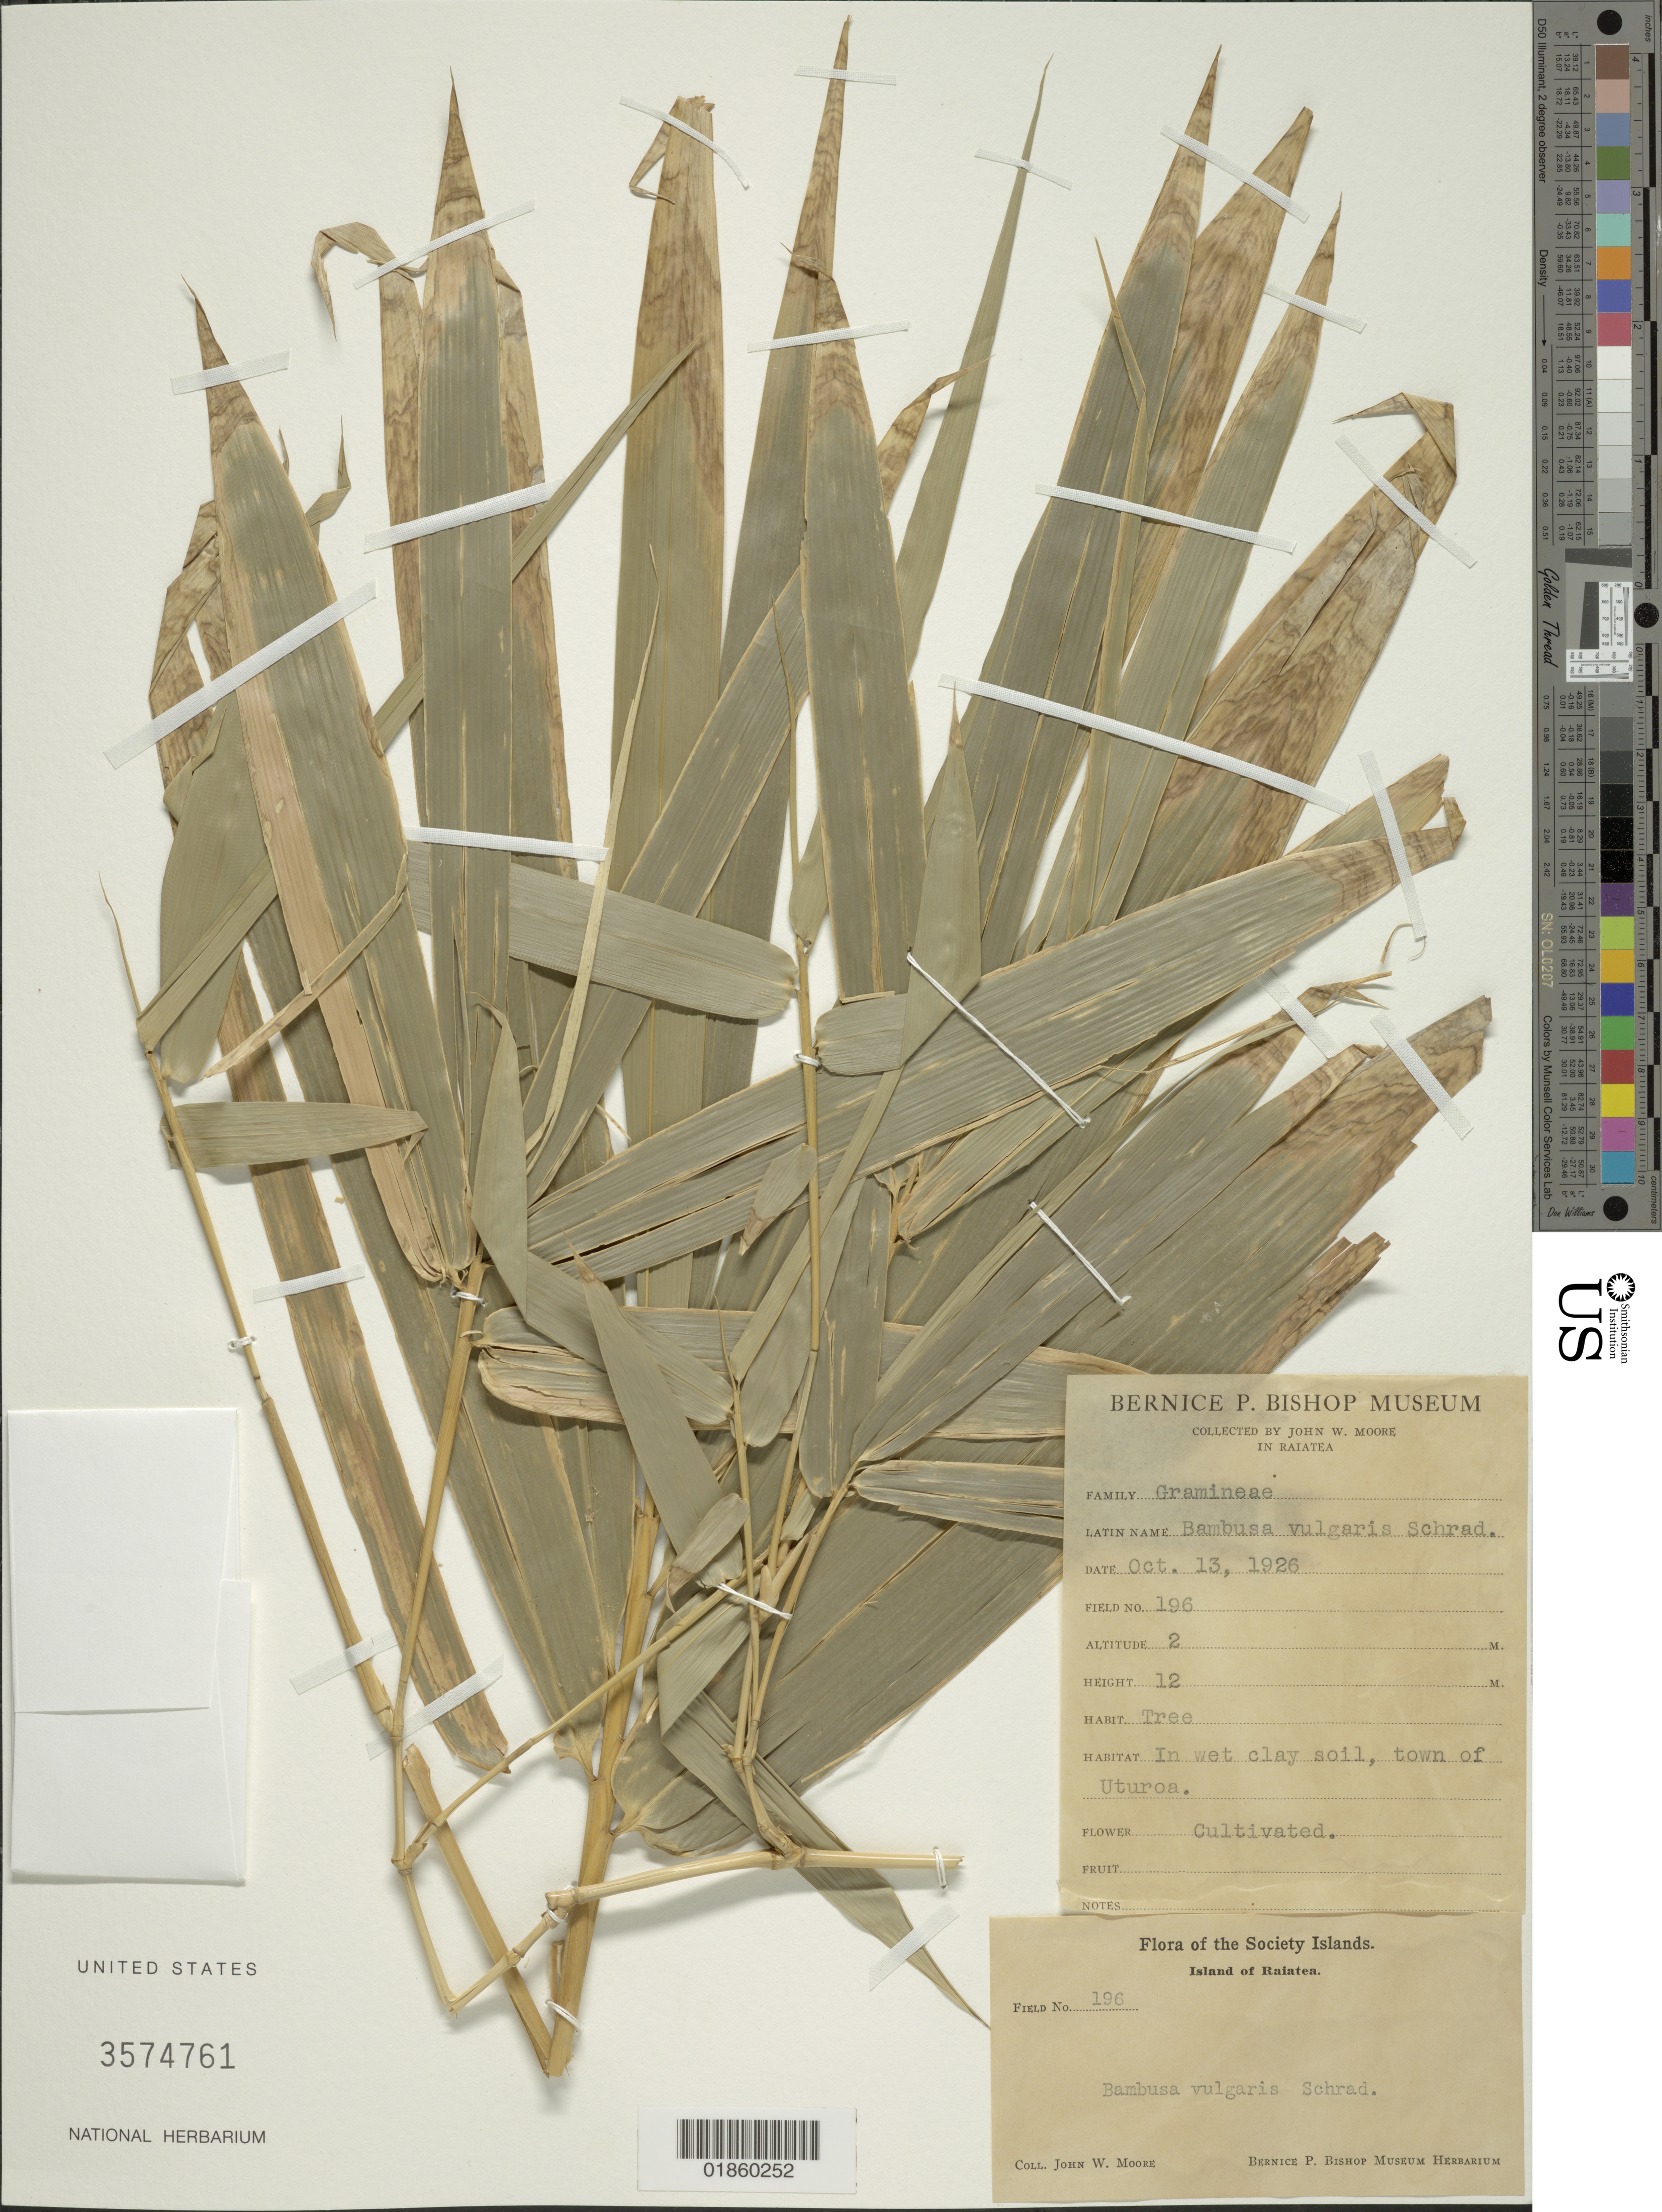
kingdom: Plantae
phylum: Tracheophyta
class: Liliopsida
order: Poales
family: Poaceae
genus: Bambusa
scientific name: Bambusa vulgaris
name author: Schrad. ex J.C. Wendl.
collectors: J. W. Moore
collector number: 196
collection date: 1926-10-13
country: French Polynesia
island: Raiatea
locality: Town of Uturoa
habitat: in wet clay soil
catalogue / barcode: US 3574761